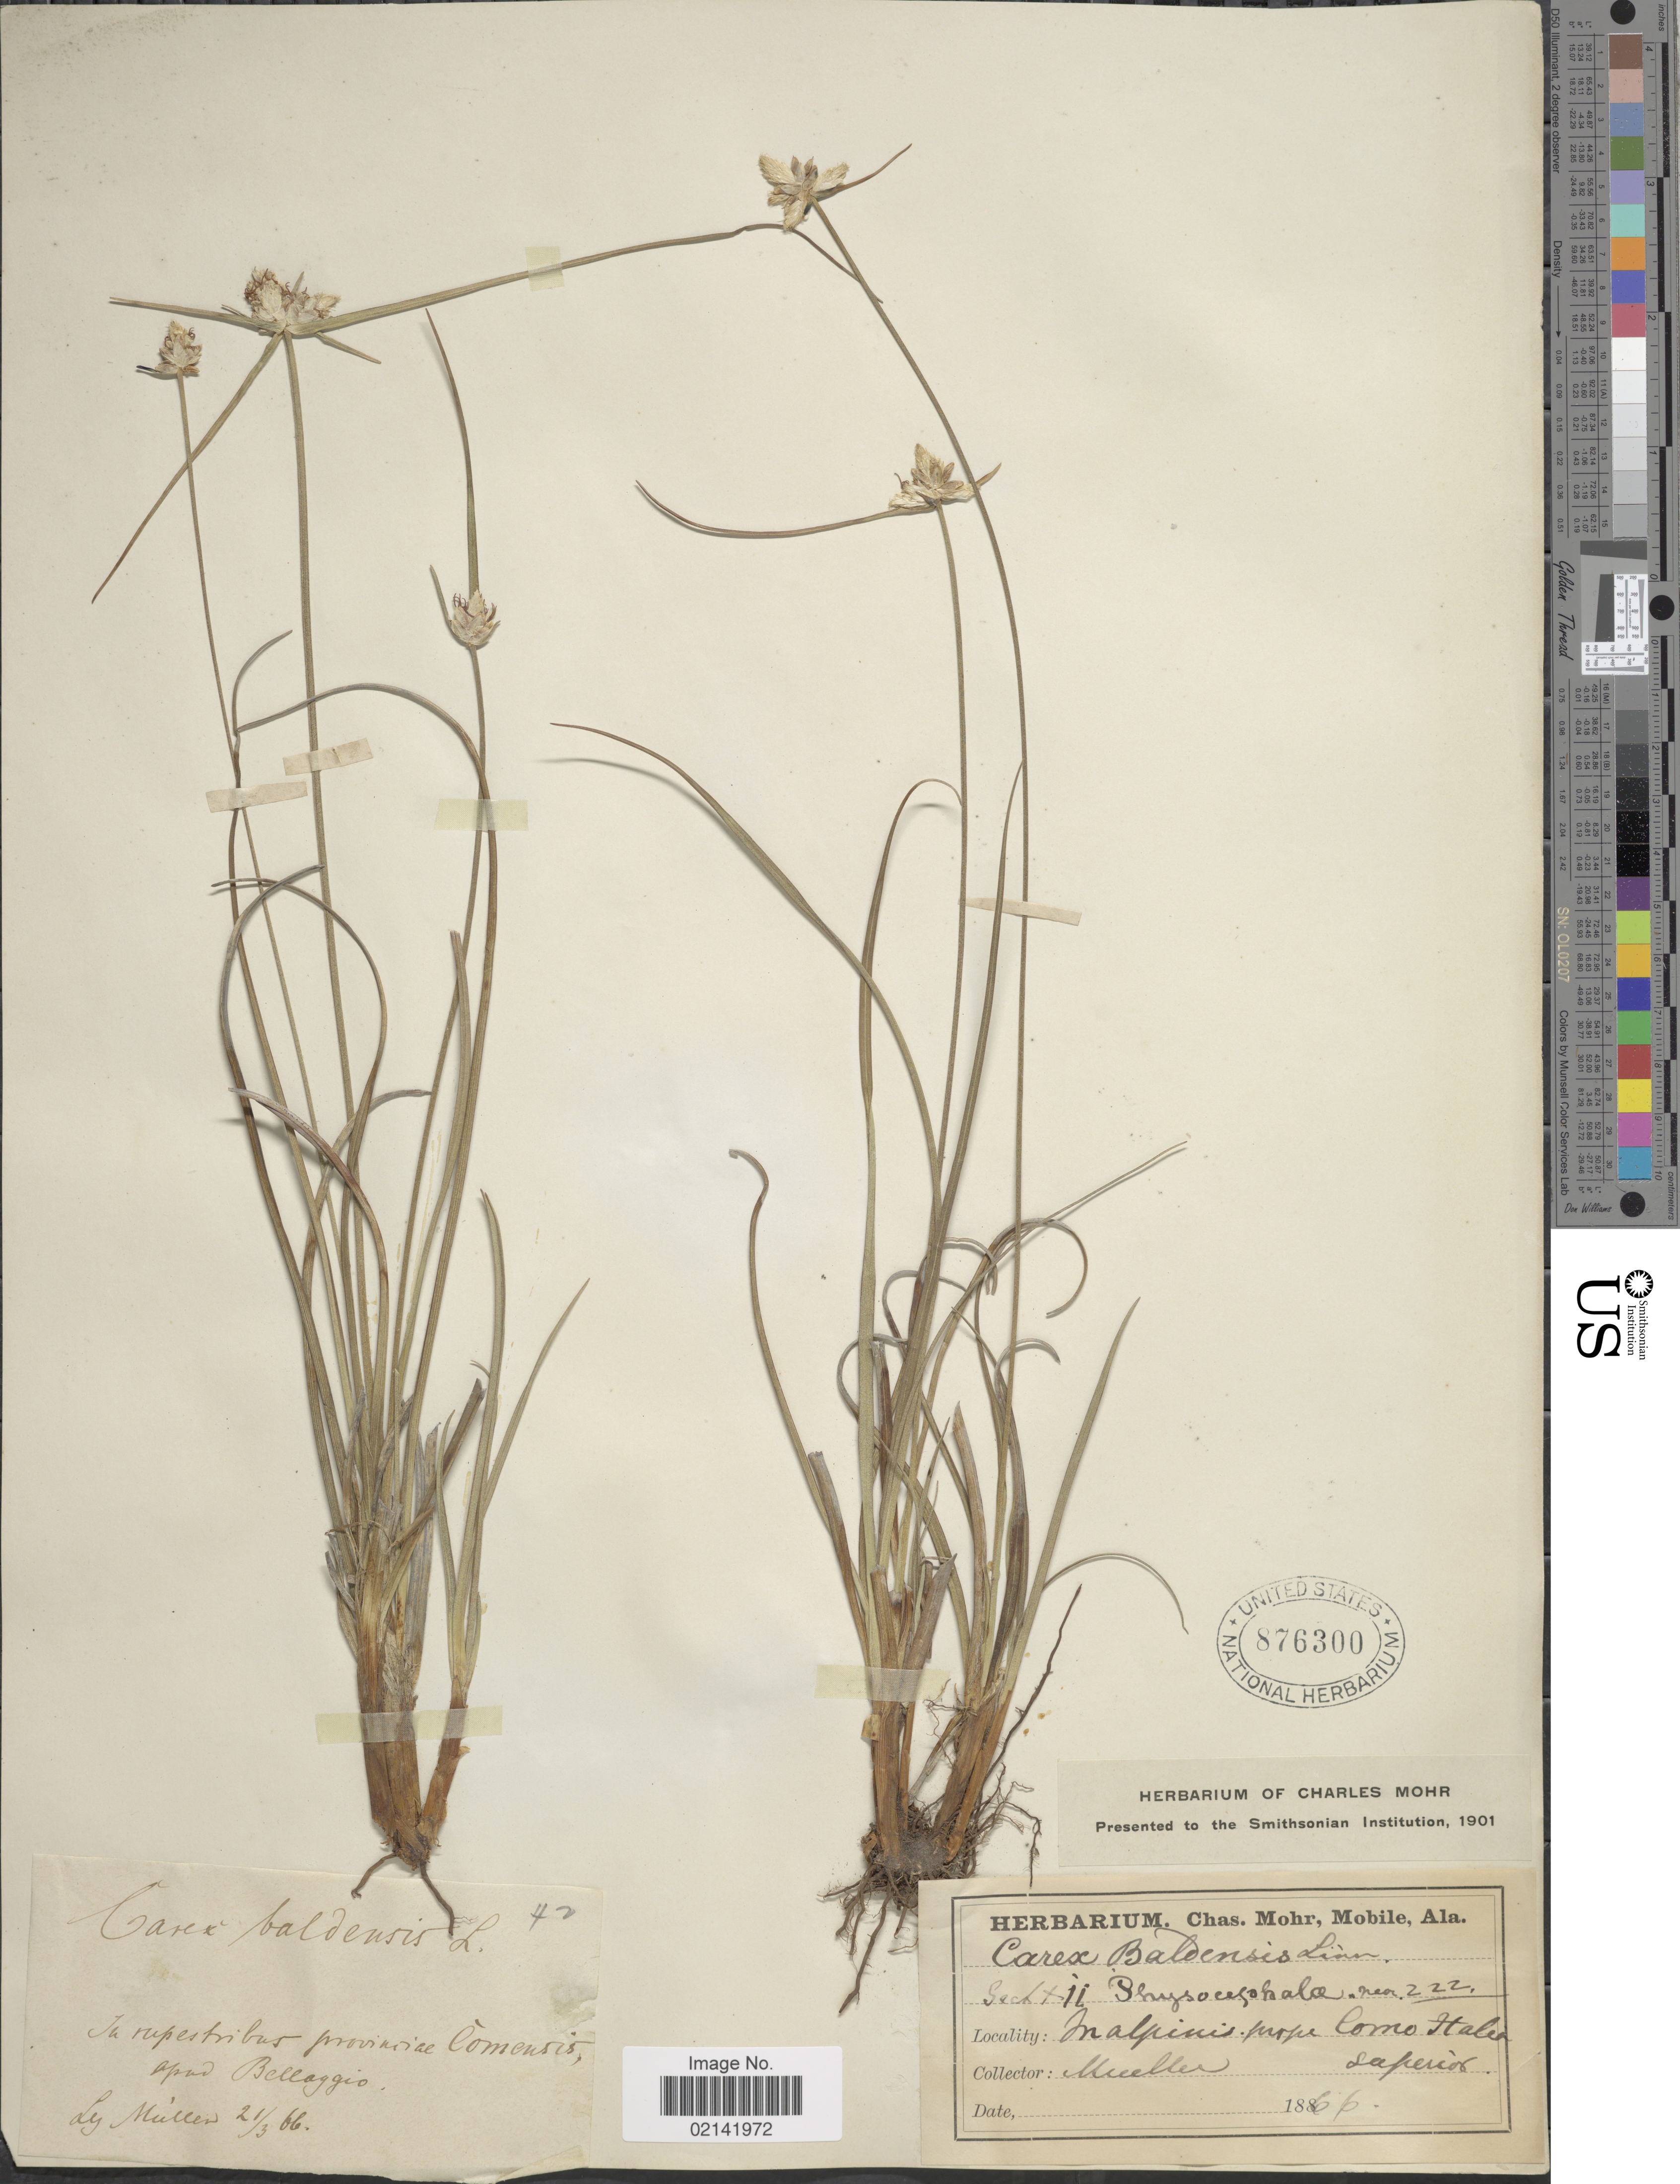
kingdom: Plantae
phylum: Tracheophyta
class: Liliopsida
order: Poales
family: Cyperaceae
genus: Carex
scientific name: Carex baldensis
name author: L.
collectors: -- Müller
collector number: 42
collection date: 1866-03-21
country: Italy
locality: In rupestribus provinciae Comensis, apad Bellaggio. In alpinis prope Como Italea superior.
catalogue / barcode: US 876300